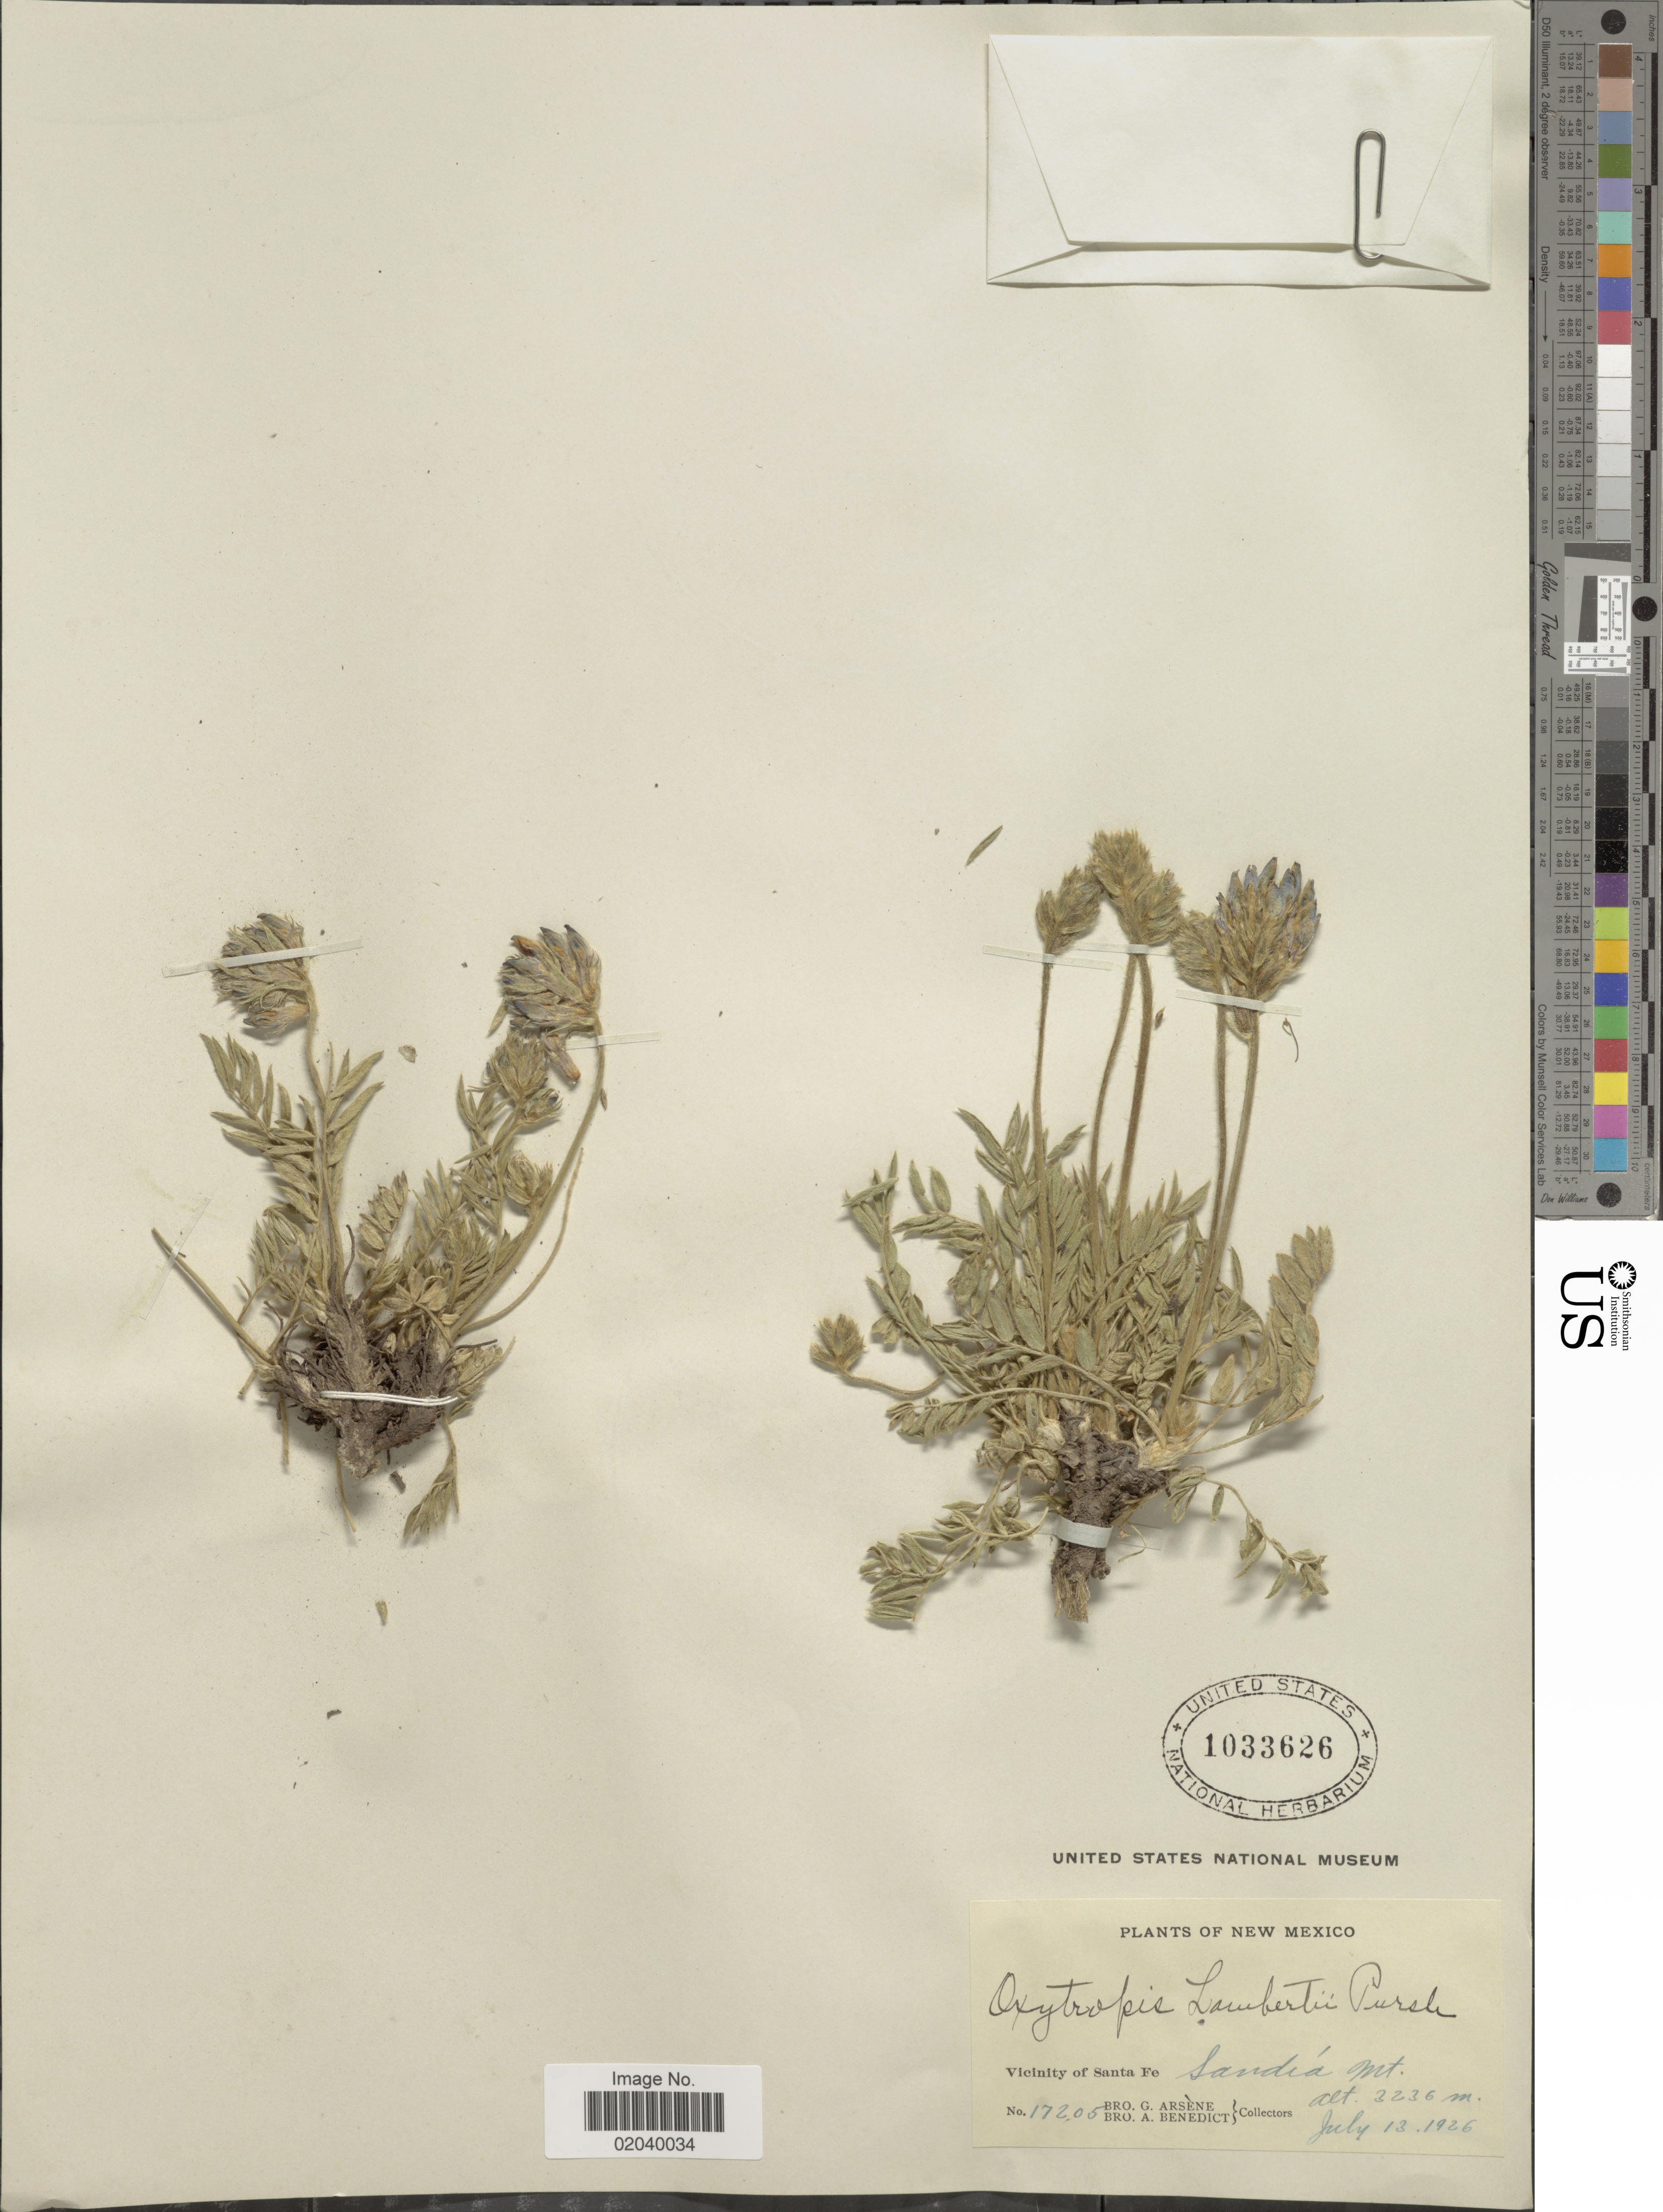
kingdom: Plantae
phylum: Tracheophyta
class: Magnoliopsida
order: Fabales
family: Fabaceae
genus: Oxytropis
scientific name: Oxytropis lambertii var. bigelovii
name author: A. Gray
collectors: Bro. G. Arsène & Bro. A. Benedict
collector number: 17205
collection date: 1926-07-13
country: United States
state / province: New Mexico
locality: Vicinity of Sante Fe, Sandia Mt.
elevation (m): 3236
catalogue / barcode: US 1033626